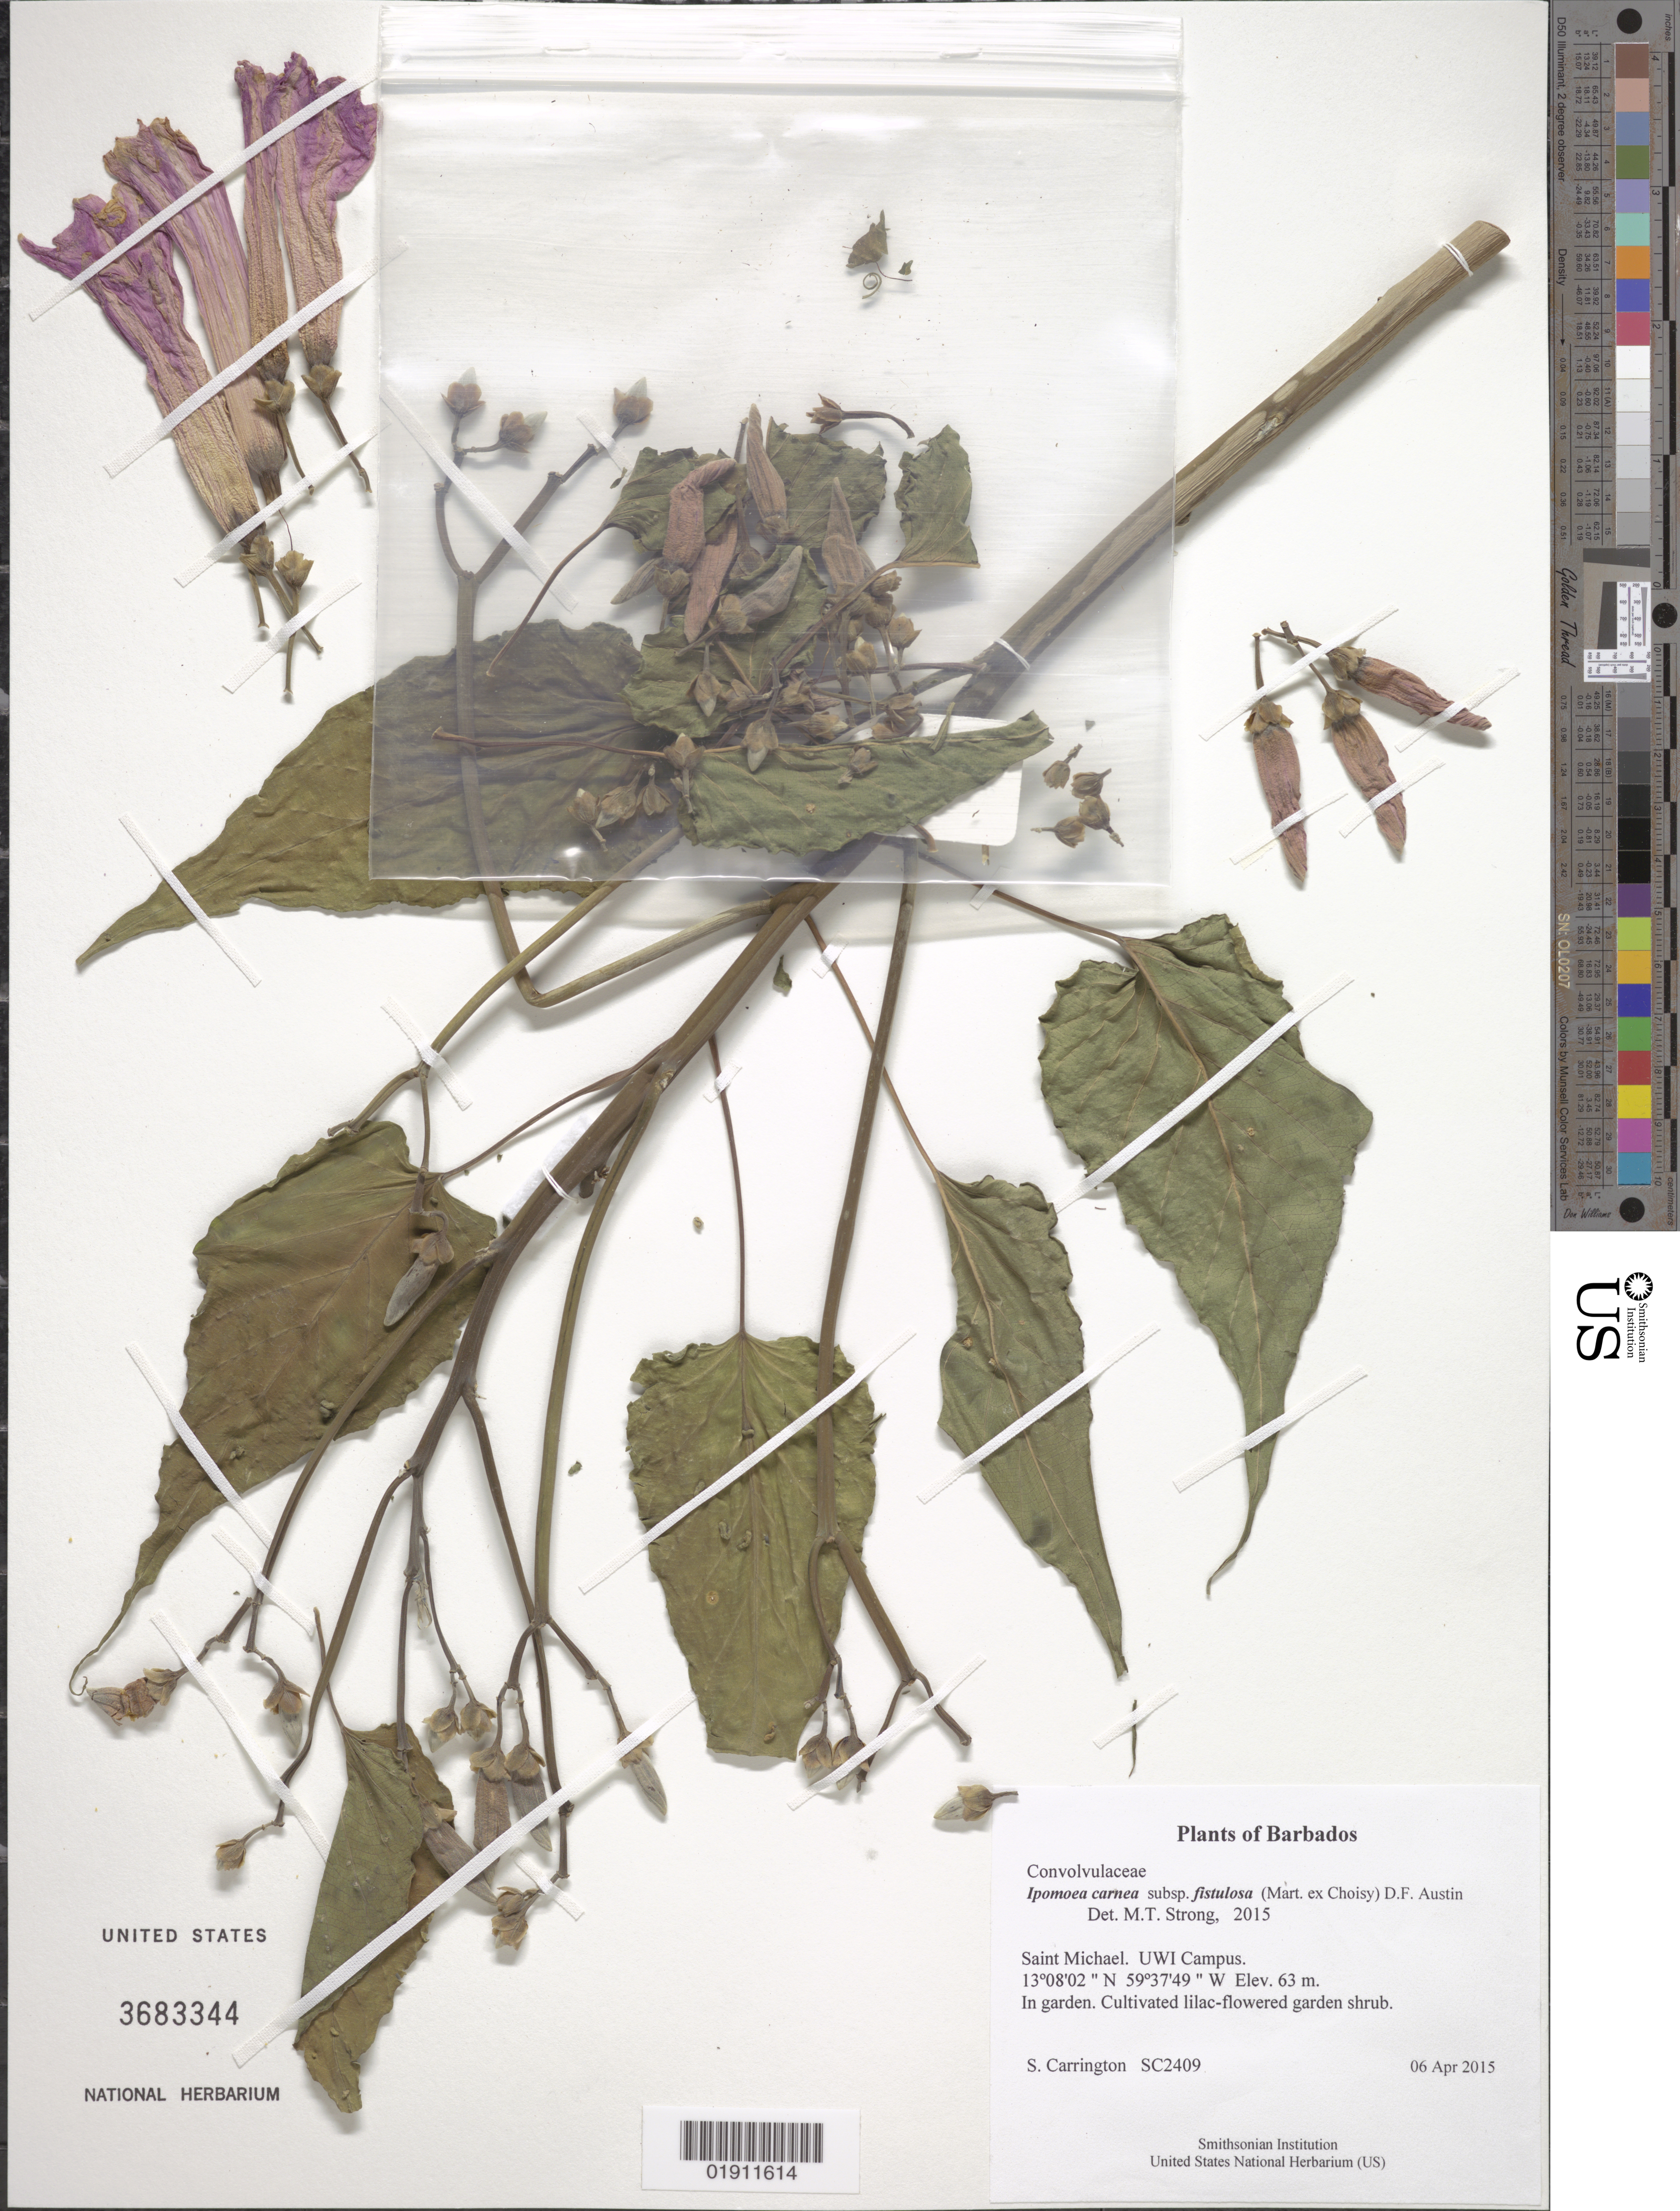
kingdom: Plantae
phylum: Tracheophyta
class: Magnoliopsida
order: Solanales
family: Convolvulaceae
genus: Ipomoea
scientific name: Ipomoea carnea subsp. fistulosa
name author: (Mart. ex Choisy) D.F. Austin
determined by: Strong, M. T., (US), Smithsonian Institution - National Museum of Natural History (UNITED STATES)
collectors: C. M. S. Carrington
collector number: SC2409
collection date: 2015-04-06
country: Barbados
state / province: Saint Michael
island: Barbados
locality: UWI Campus, St Michael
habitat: Garden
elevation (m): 63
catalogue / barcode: US 3683344